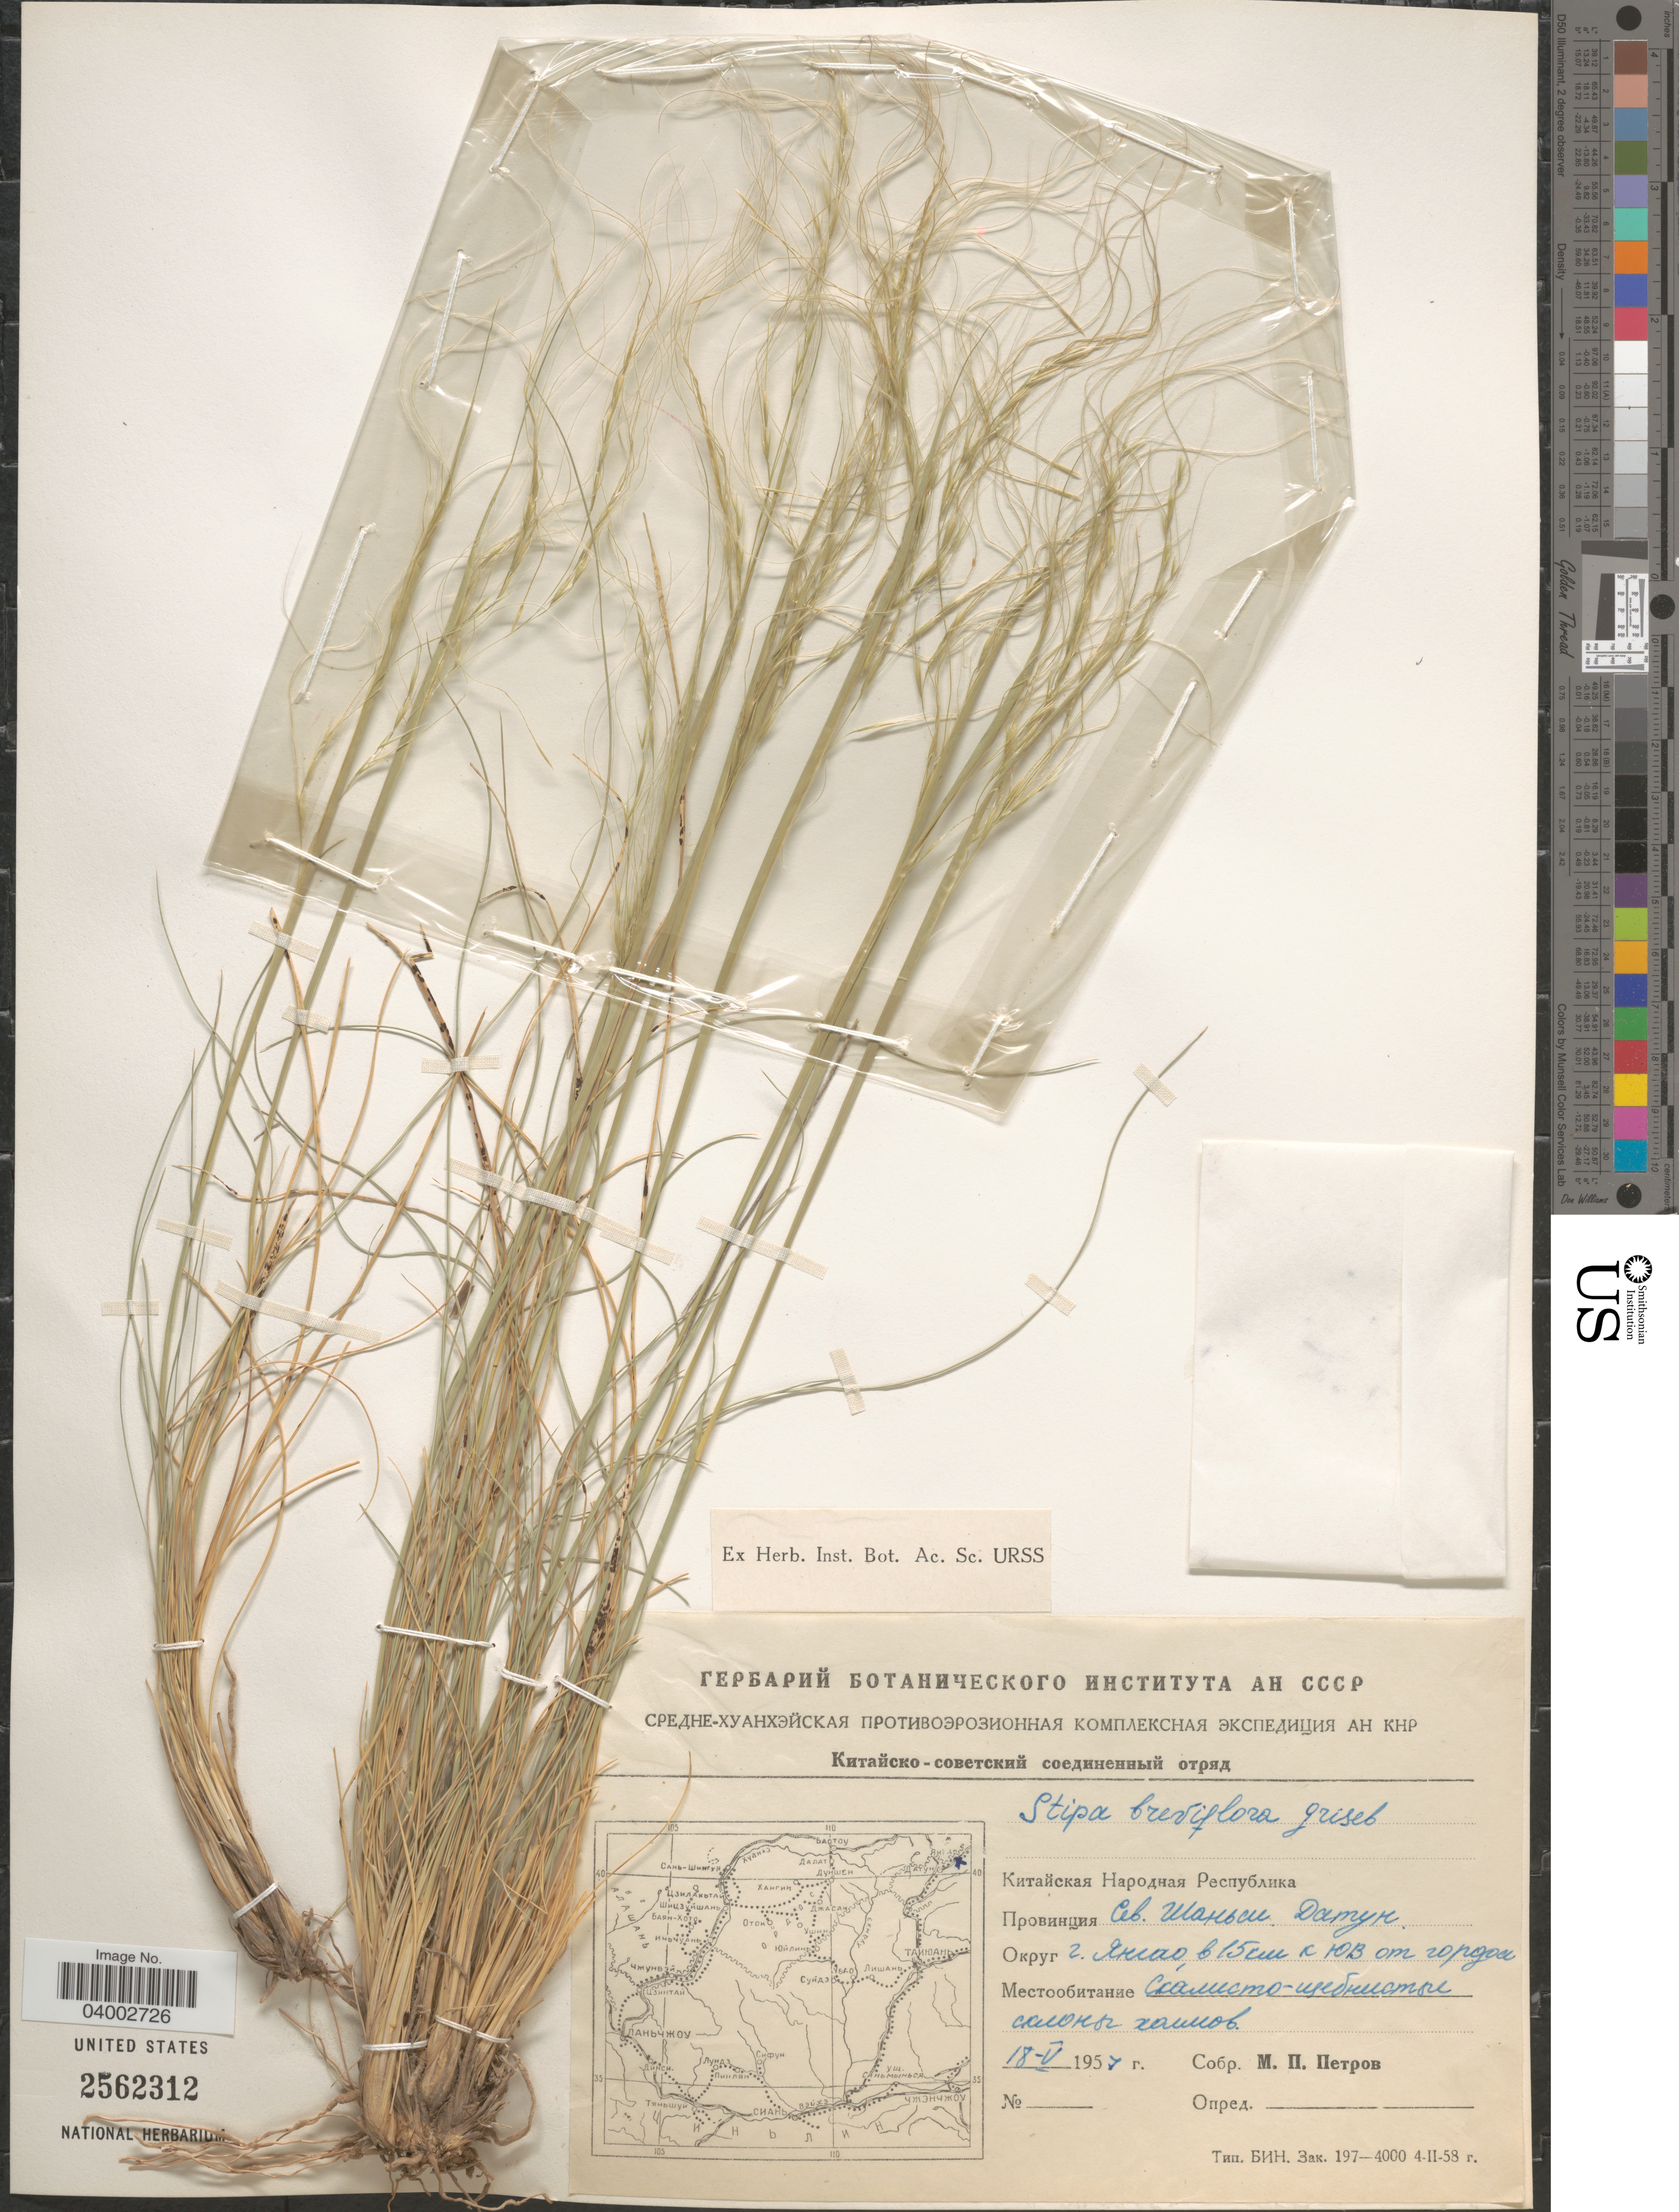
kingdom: Plantae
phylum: Tracheophyta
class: Liliopsida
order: Poales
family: Poaceae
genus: Stipa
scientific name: Stipa breviflora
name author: Griseb.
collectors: M. Petrov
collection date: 1957-05-18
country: China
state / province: Shaanxi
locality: Datong, 15 km SE of Yangao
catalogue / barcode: US 2562312